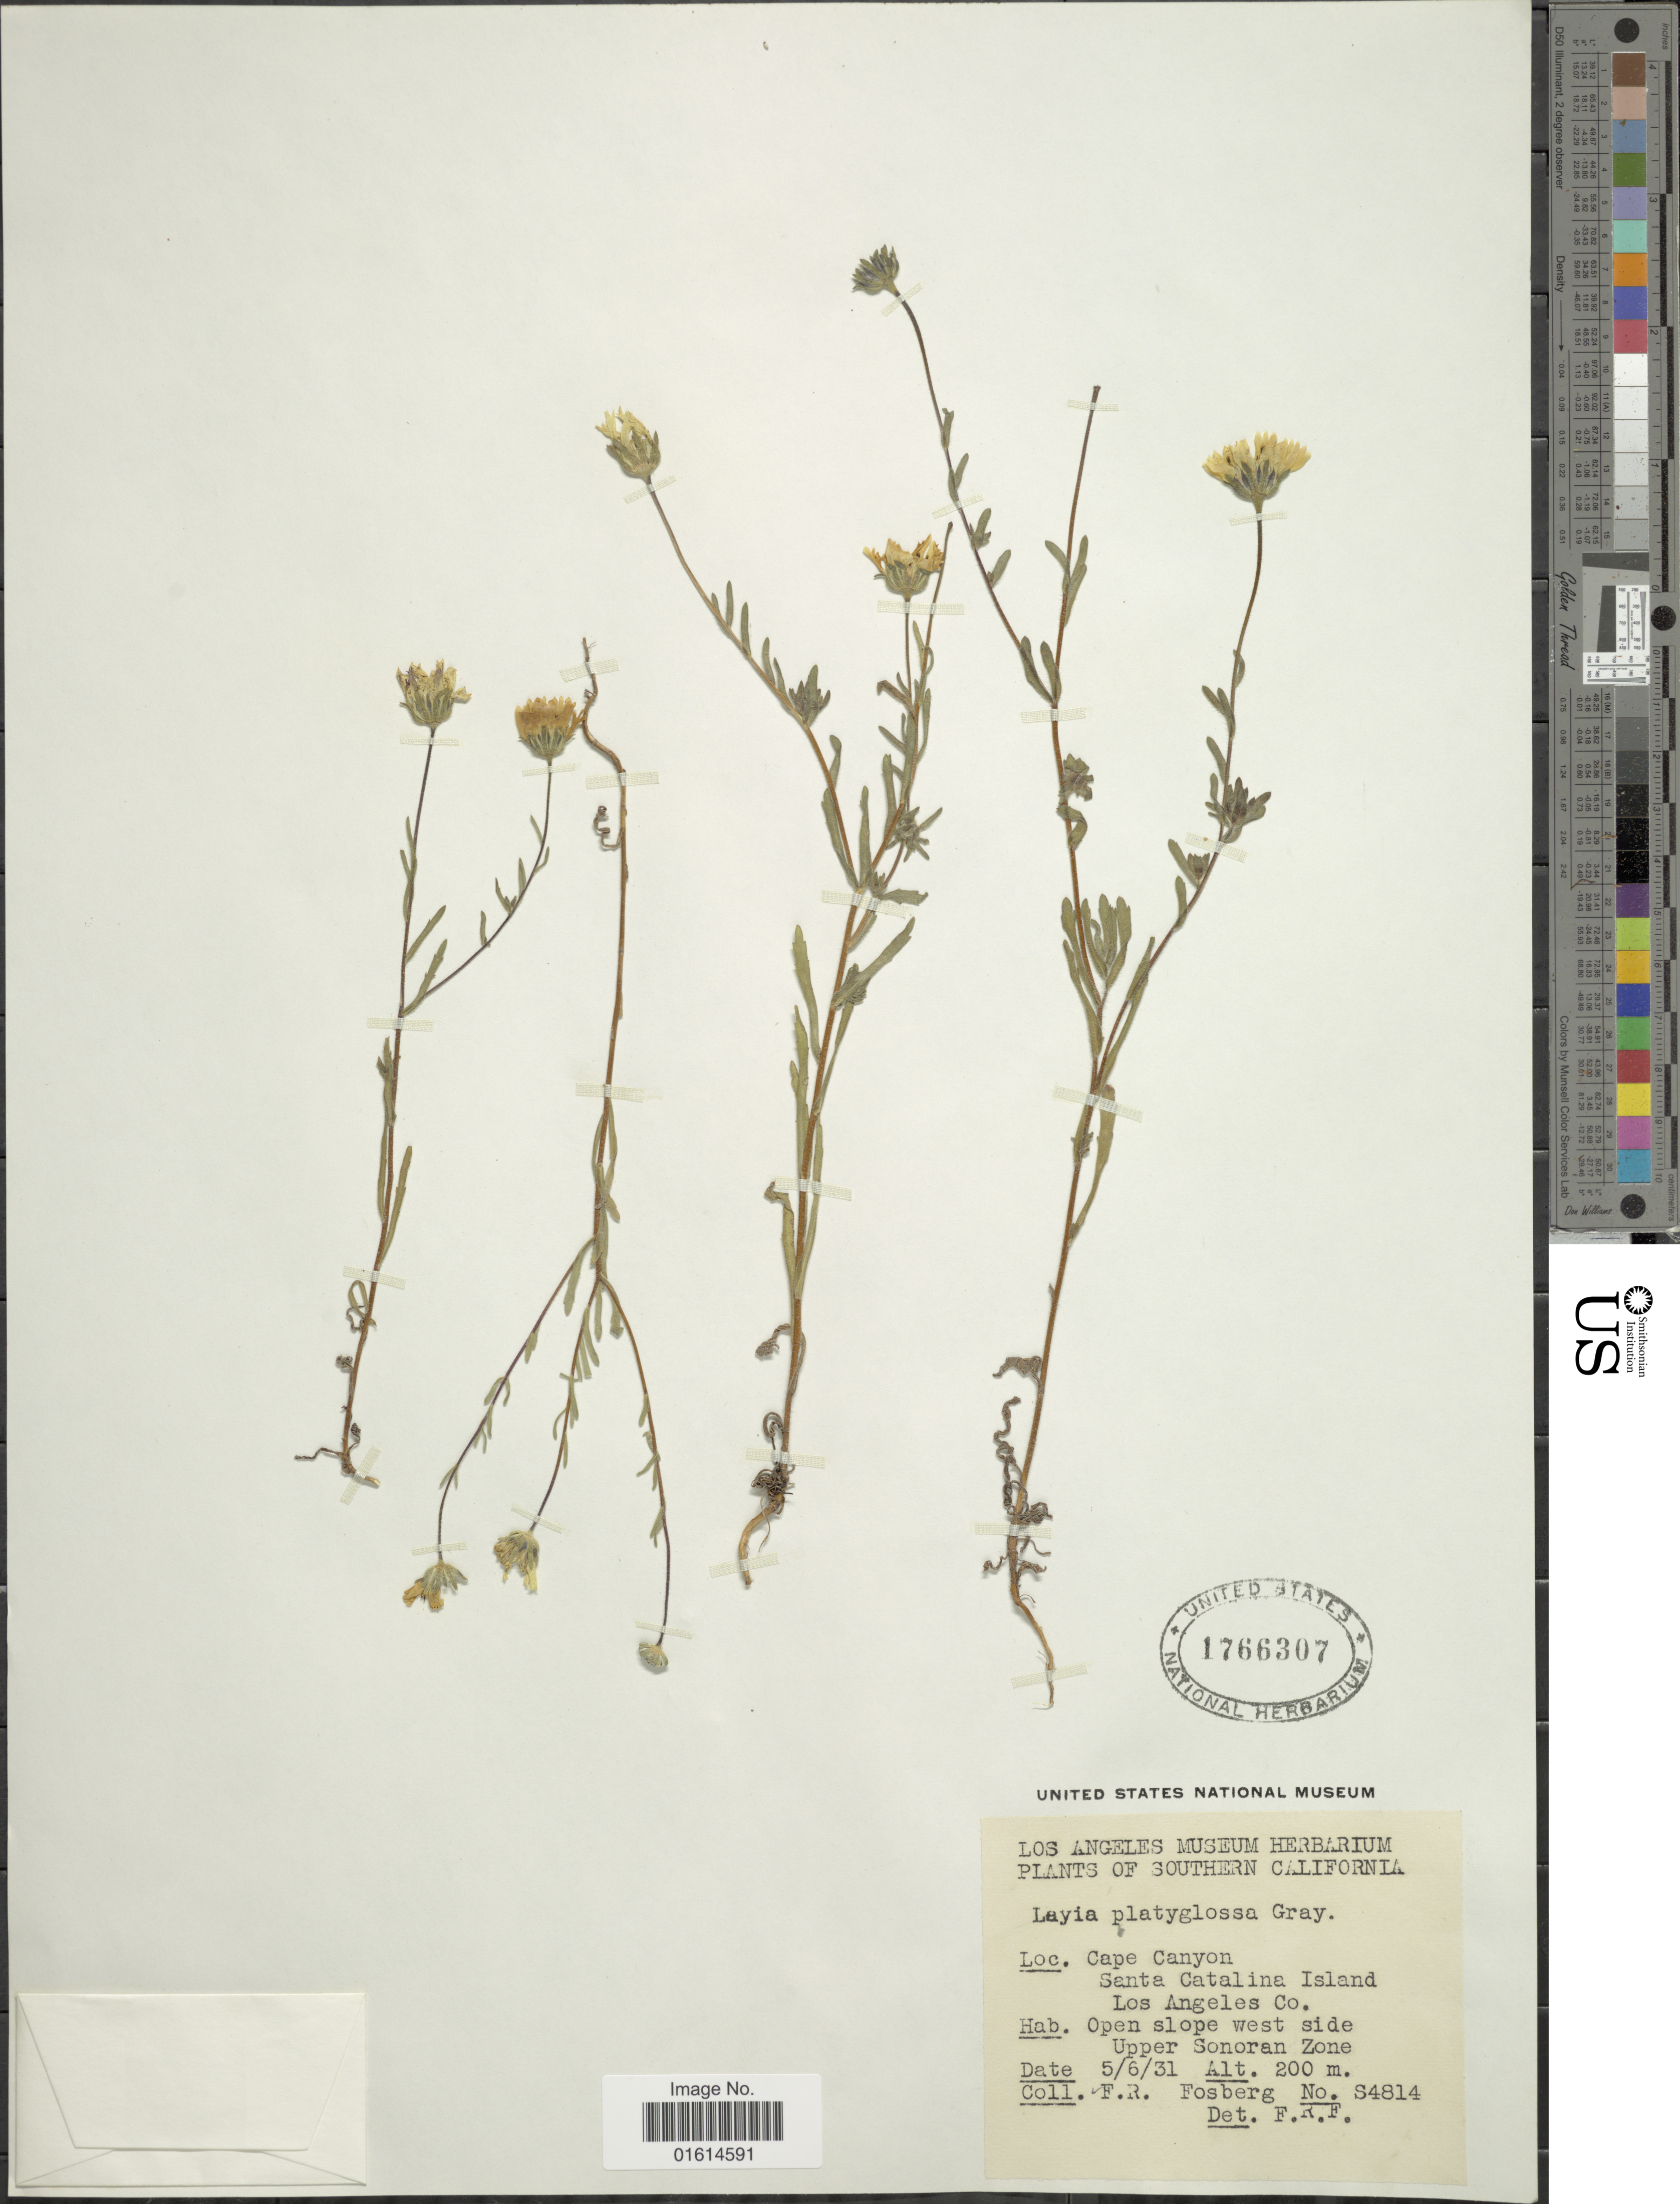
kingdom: Plantae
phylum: Tracheophyta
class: Magnoliopsida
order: Asterales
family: Asteraceae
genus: Layia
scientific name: Layia platyglossa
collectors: F. R. Fosberg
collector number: S4814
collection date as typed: Transcribed d/m/y: 6/5/31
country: United States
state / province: California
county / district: Los Angeles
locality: Southern California, Cape Canyon, Santa Catalina Island, Los Angeles Co., upper Sonoran Zone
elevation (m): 200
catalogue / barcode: US 1766307